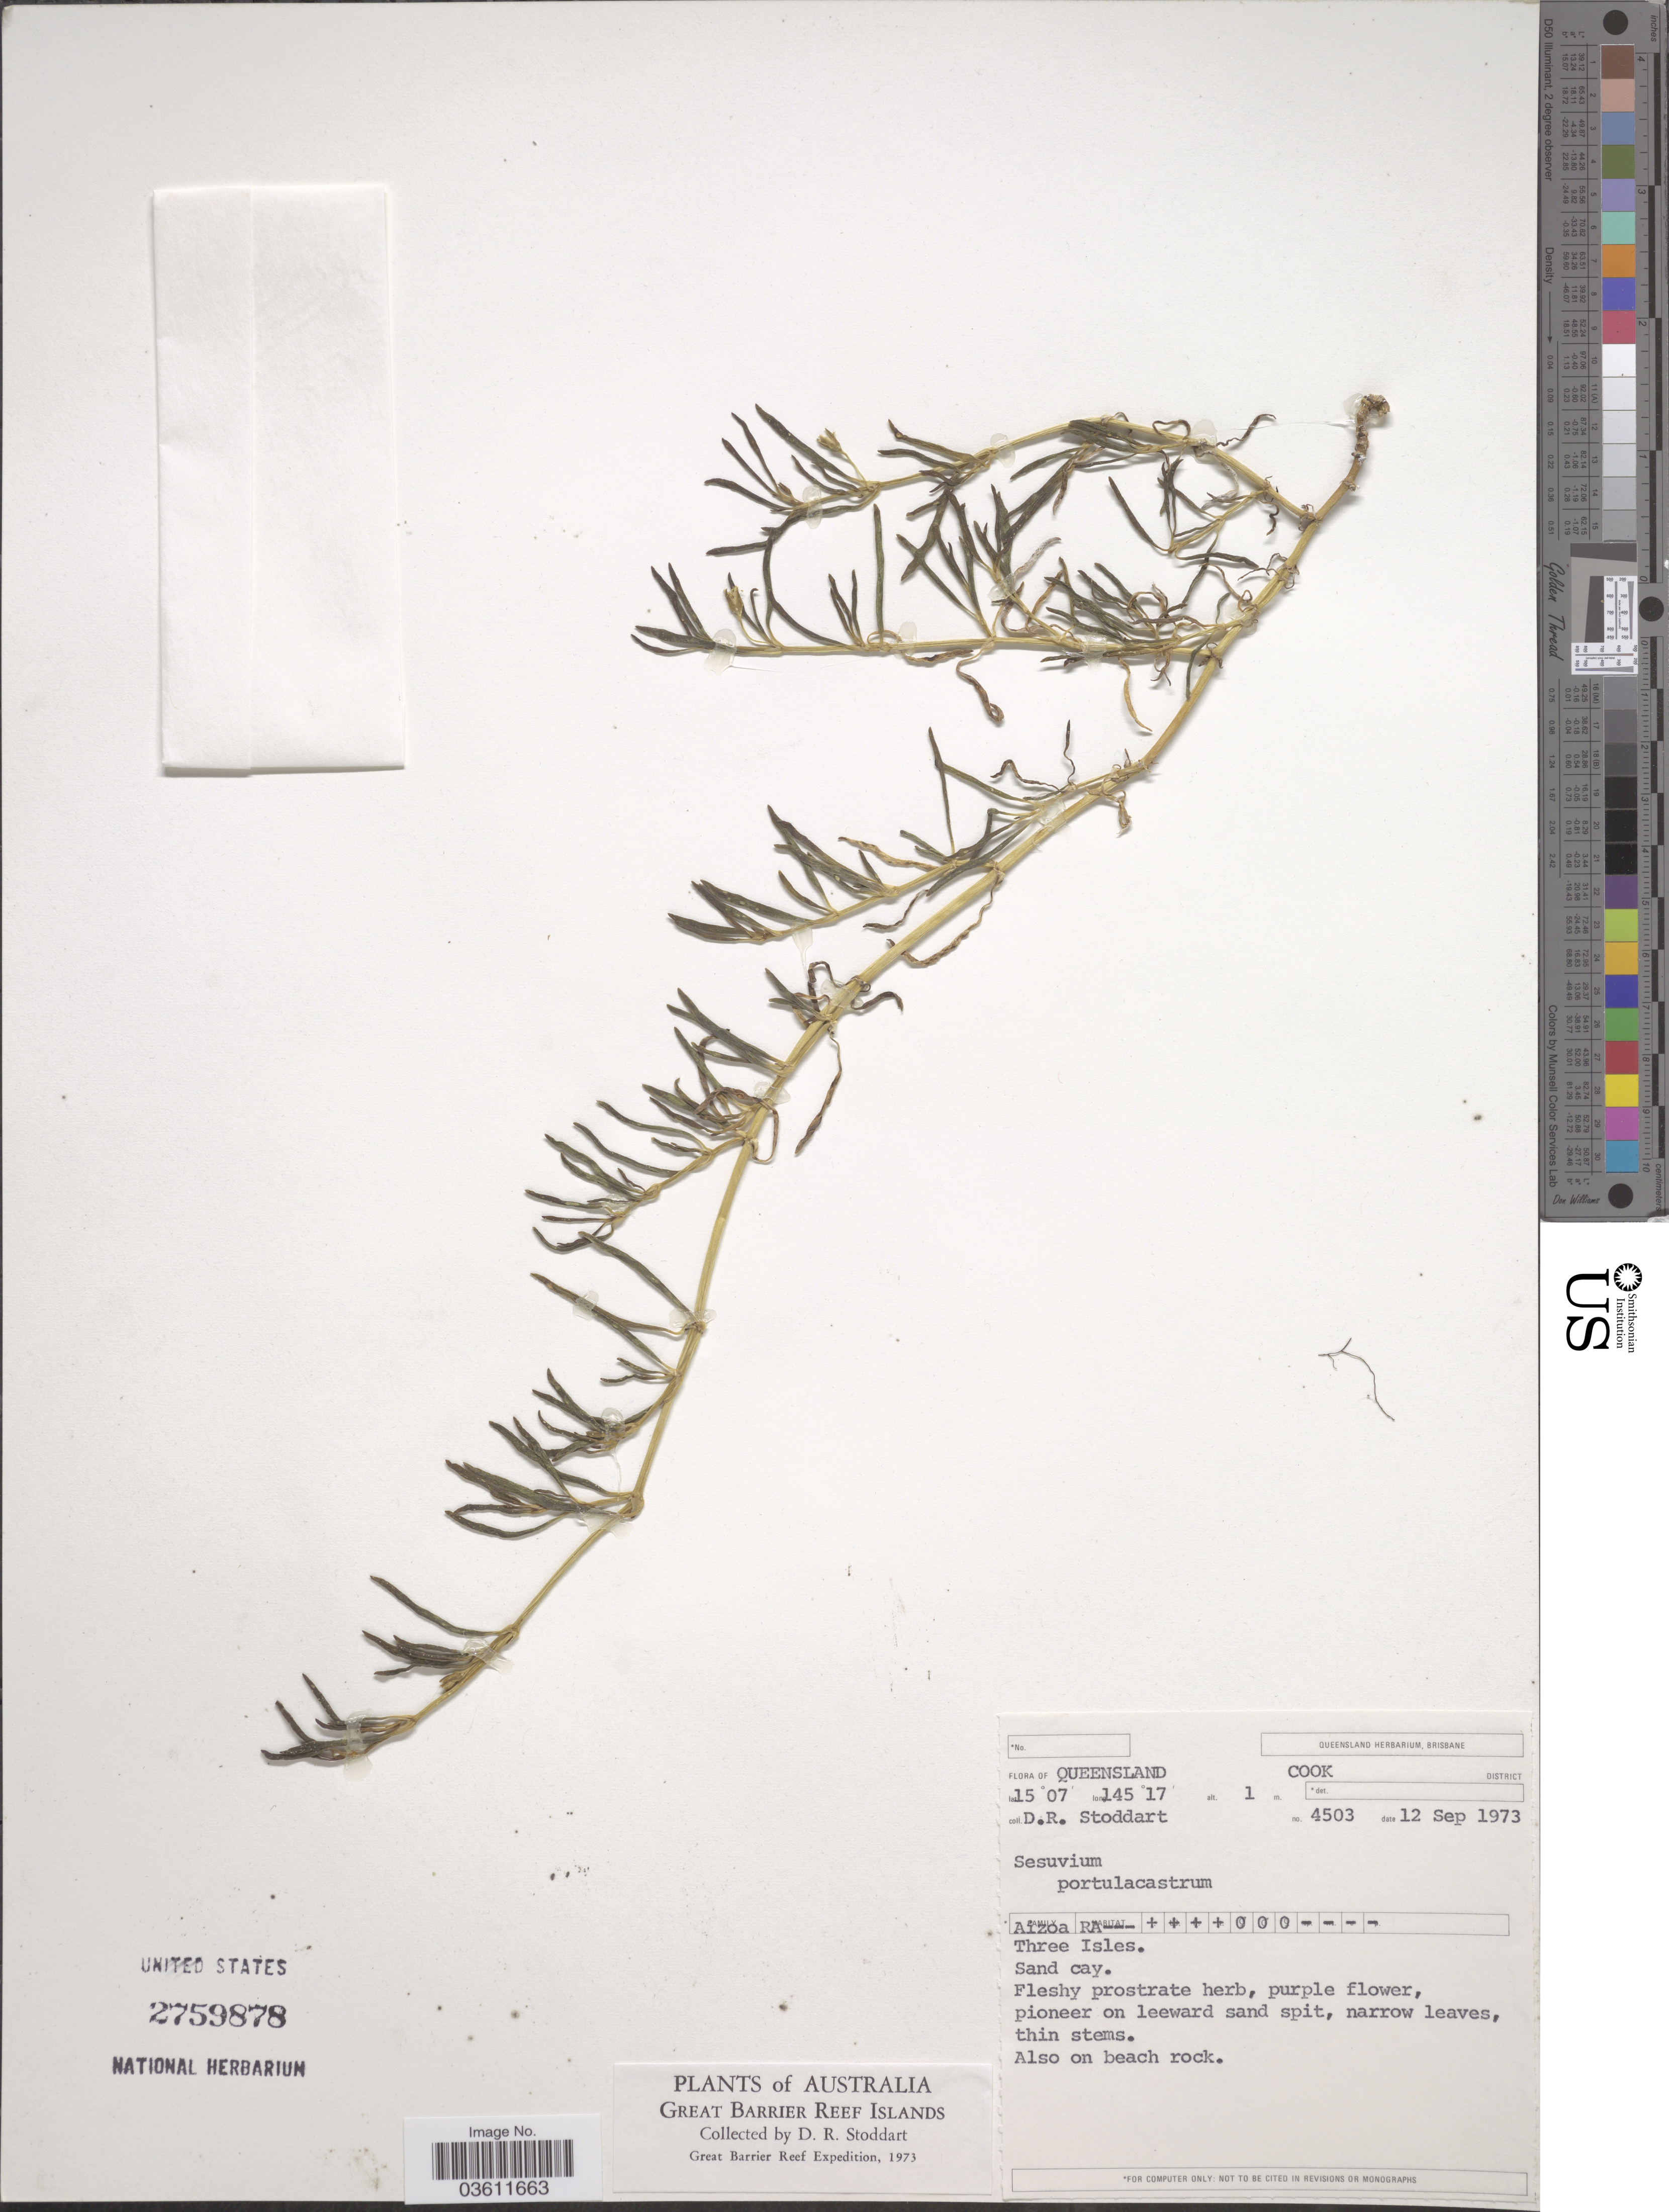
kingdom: Plantae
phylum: Tracheophyta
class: Magnoliopsida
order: Caryophyllales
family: Aizoaceae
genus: Sesuvium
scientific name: Sesuvium portulacastrum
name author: (L.) L.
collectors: D. R. Stoddart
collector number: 4503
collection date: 1973-09-12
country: Australia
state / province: Queensland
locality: Cook District. Three Isles. Sand cay. Great Barrier Reef Islands.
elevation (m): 1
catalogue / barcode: US 2759878